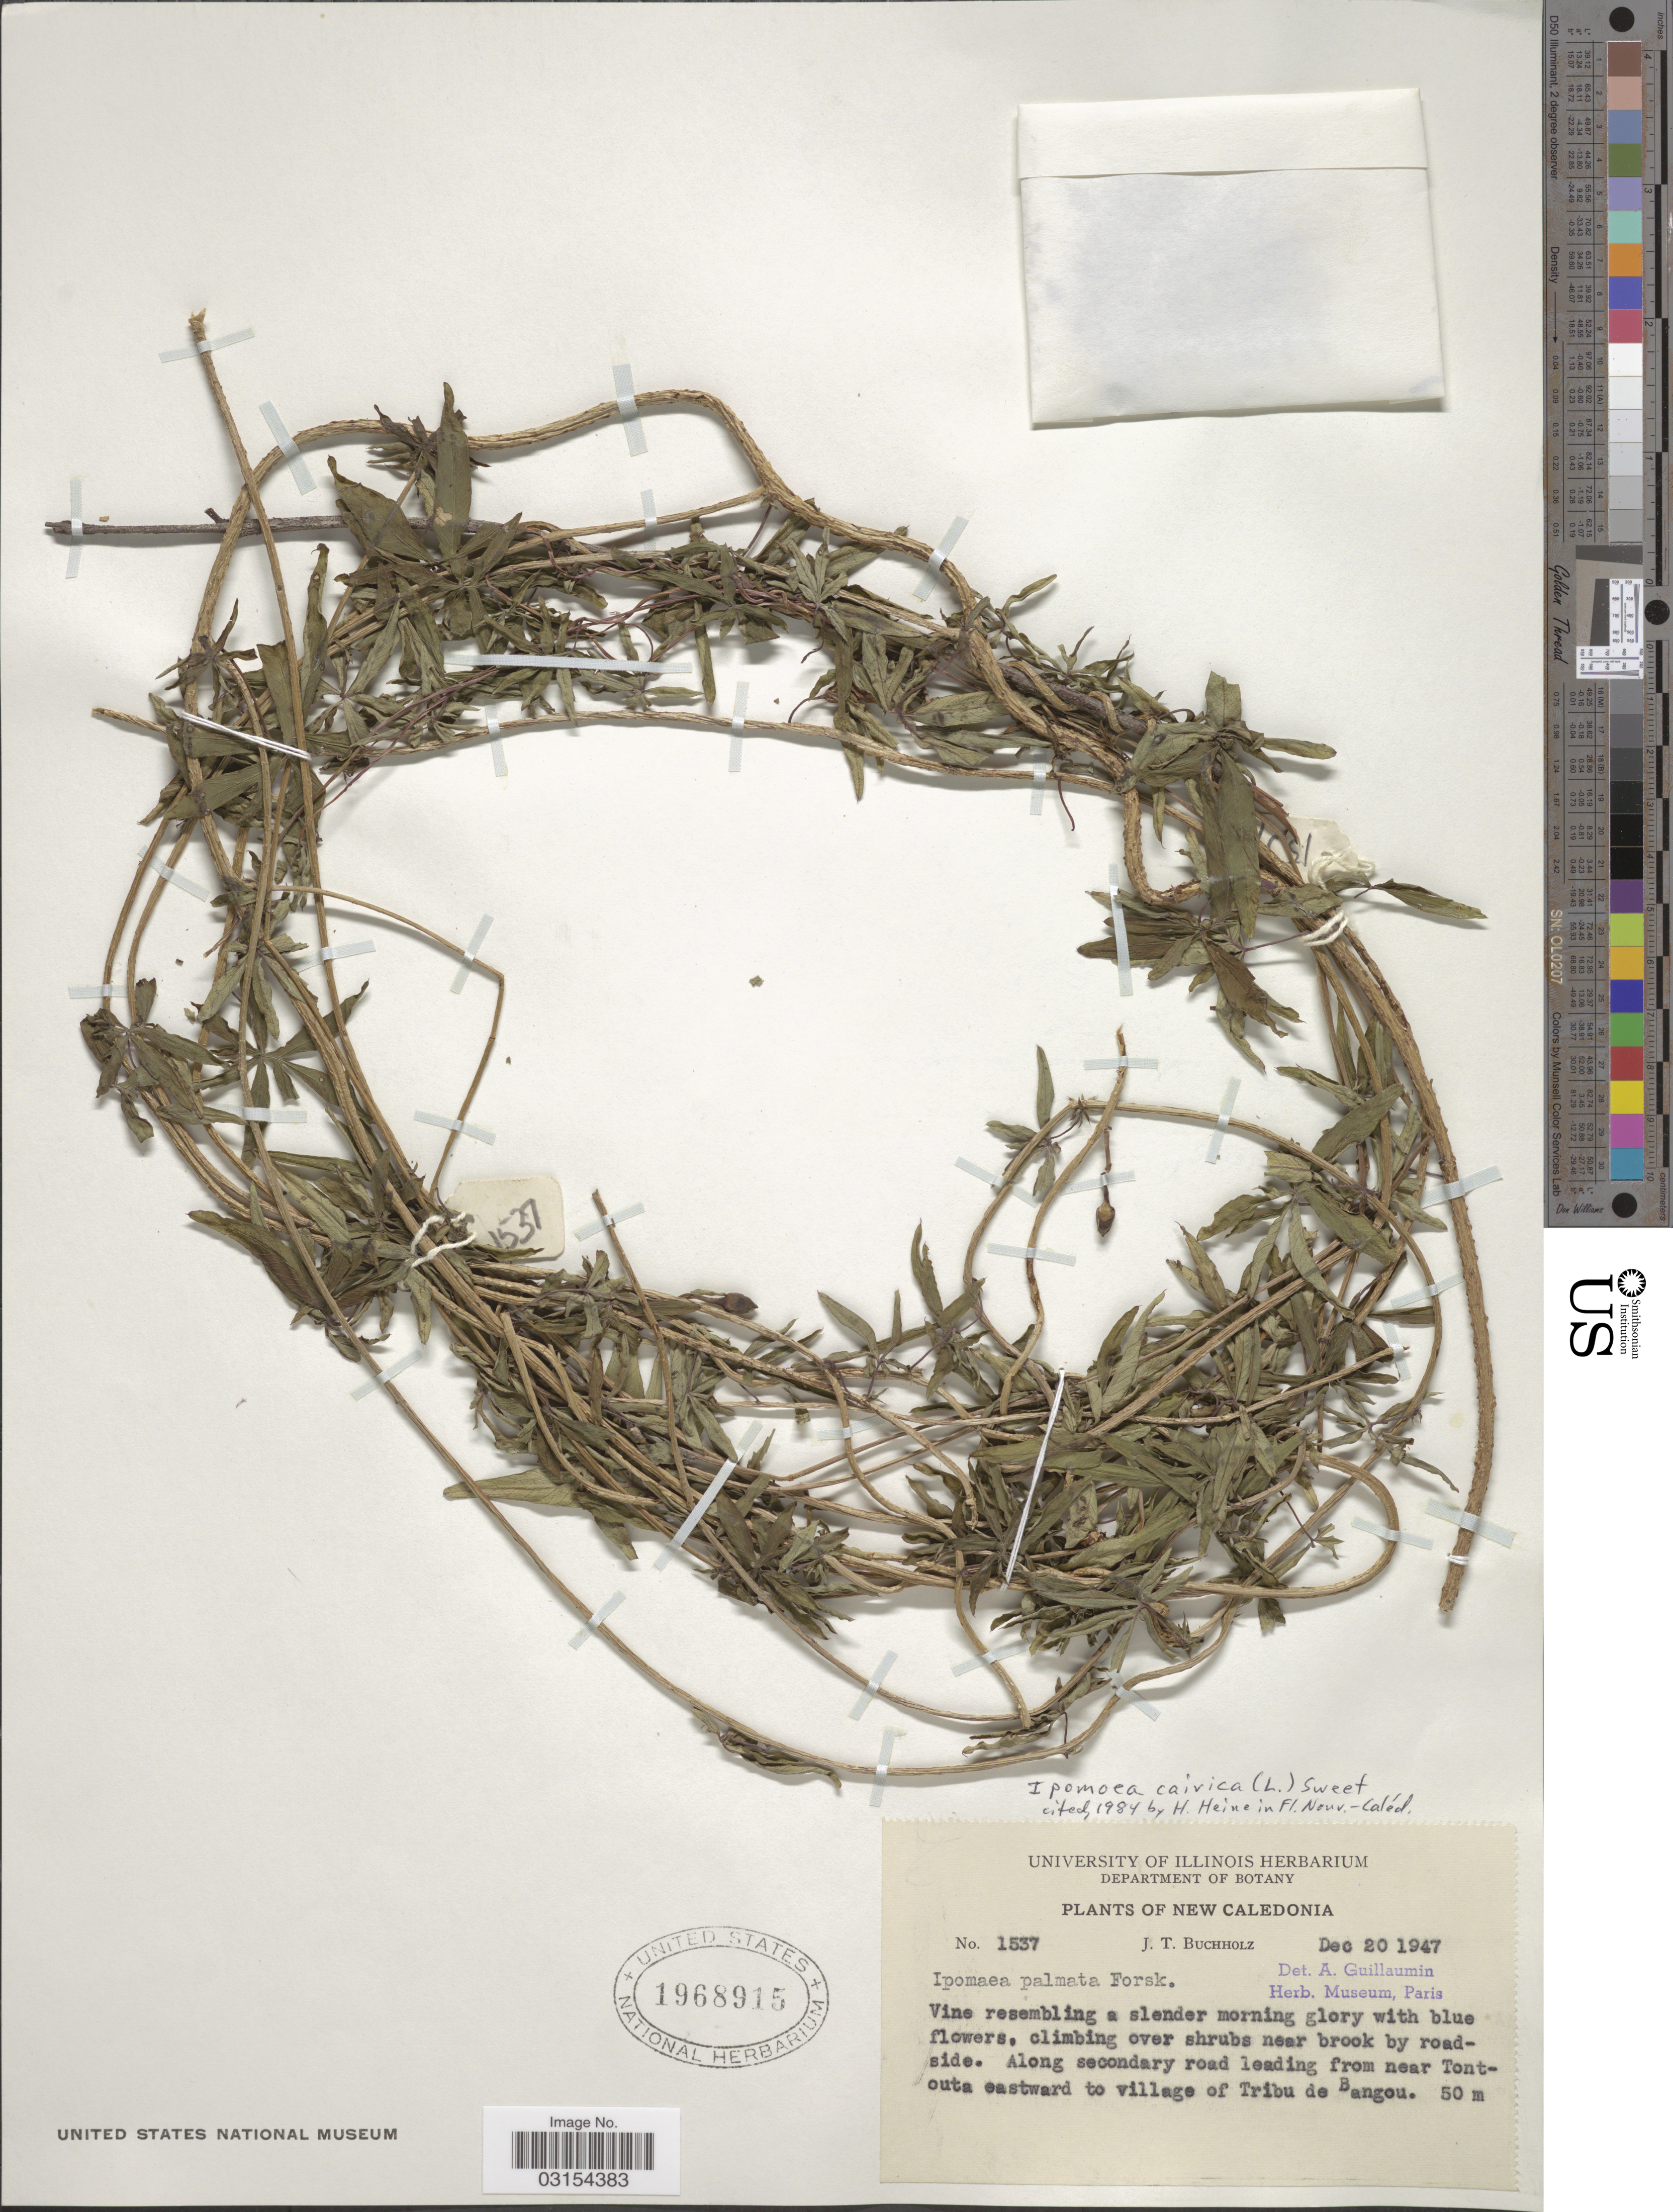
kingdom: Plantae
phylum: Tracheophyta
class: Magnoliopsida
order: Solanales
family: Convolvulaceae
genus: Ipomoea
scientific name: Ipomoea cairica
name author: (L.) Sweet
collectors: J. T. Buchholz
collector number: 1537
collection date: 1947-12-20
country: New Caledonia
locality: Along secondary road leading from near Tontouta eastward to village of Tribu de Bangou.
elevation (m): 50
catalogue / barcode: US 1968915